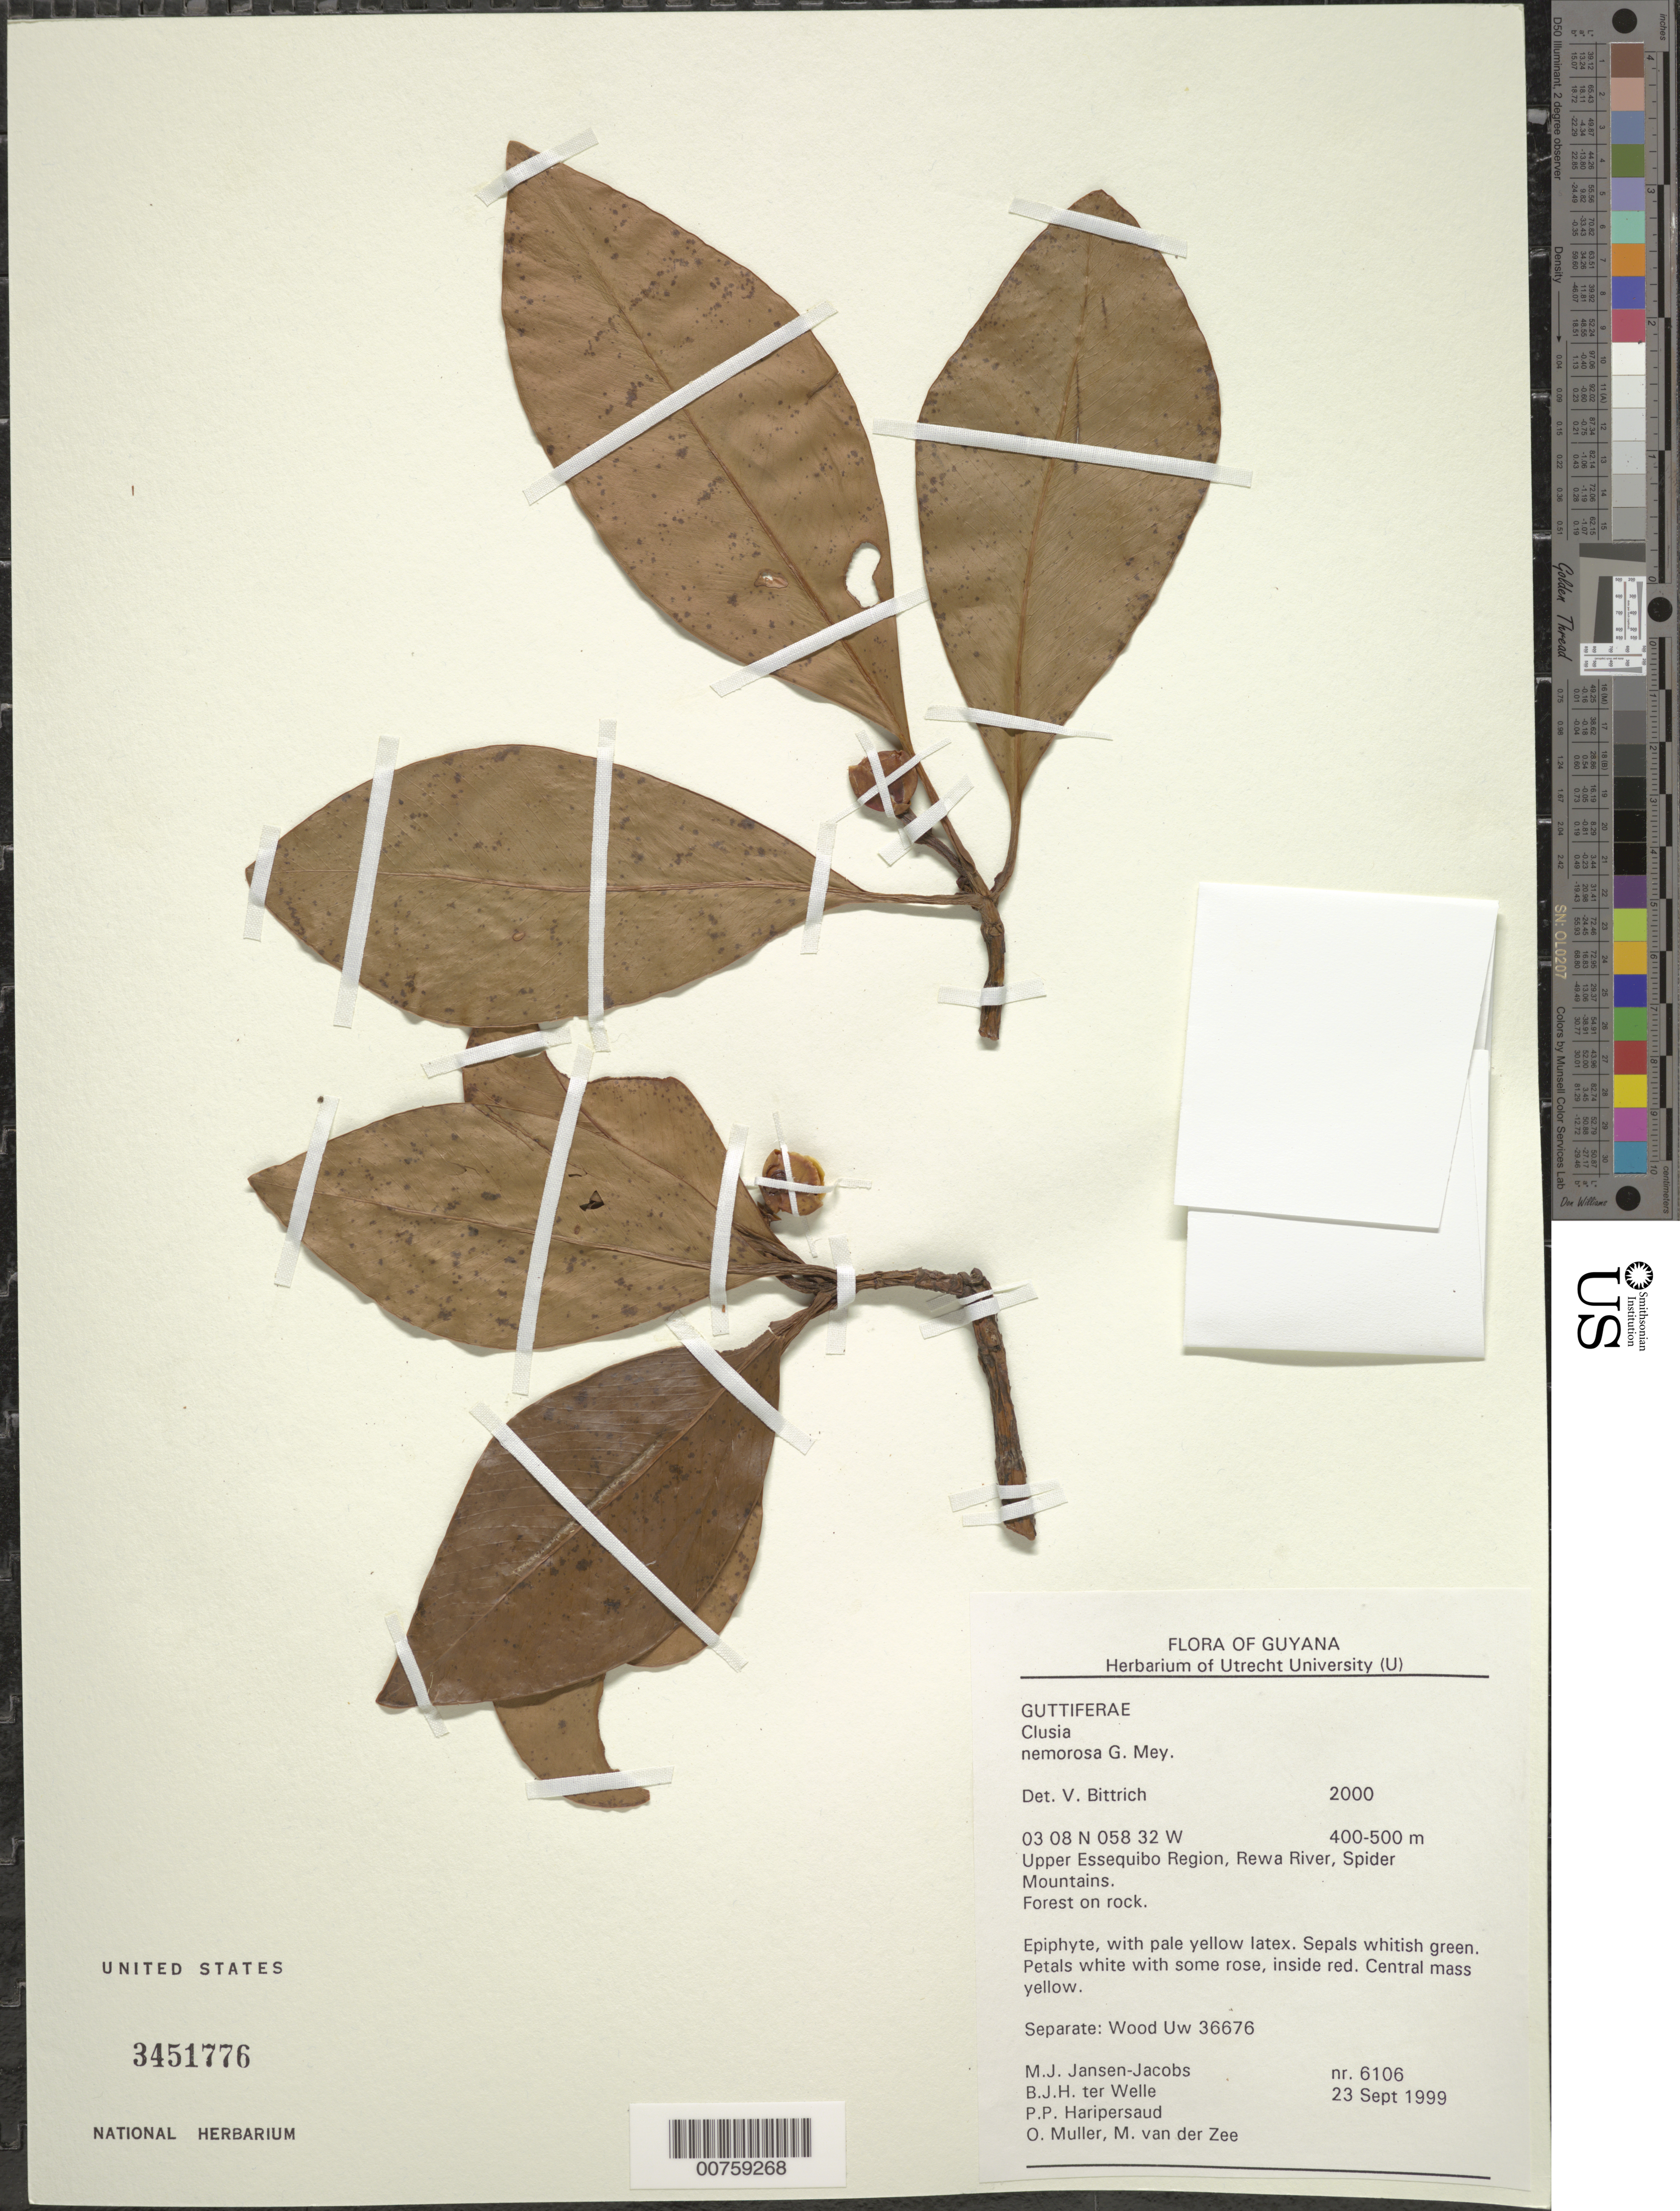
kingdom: Plantae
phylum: Tracheophyta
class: Magnoliopsida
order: Malpighiales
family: Clusiaceae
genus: Clusia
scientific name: Clusia nemorosa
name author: G. Mey.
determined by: Bittrich, V.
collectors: M. J. Jansen-Jacobs, B. Welle, P. Haripersaud, O. Muller & M. van der Zee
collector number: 6106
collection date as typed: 23-Sep-99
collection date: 1999-09-23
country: Guyana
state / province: U. Takutu-U. Essequibo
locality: Rewa River, Spider Mts., Upper Essequibo Region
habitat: Forest on rock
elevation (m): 400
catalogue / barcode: US 3451776